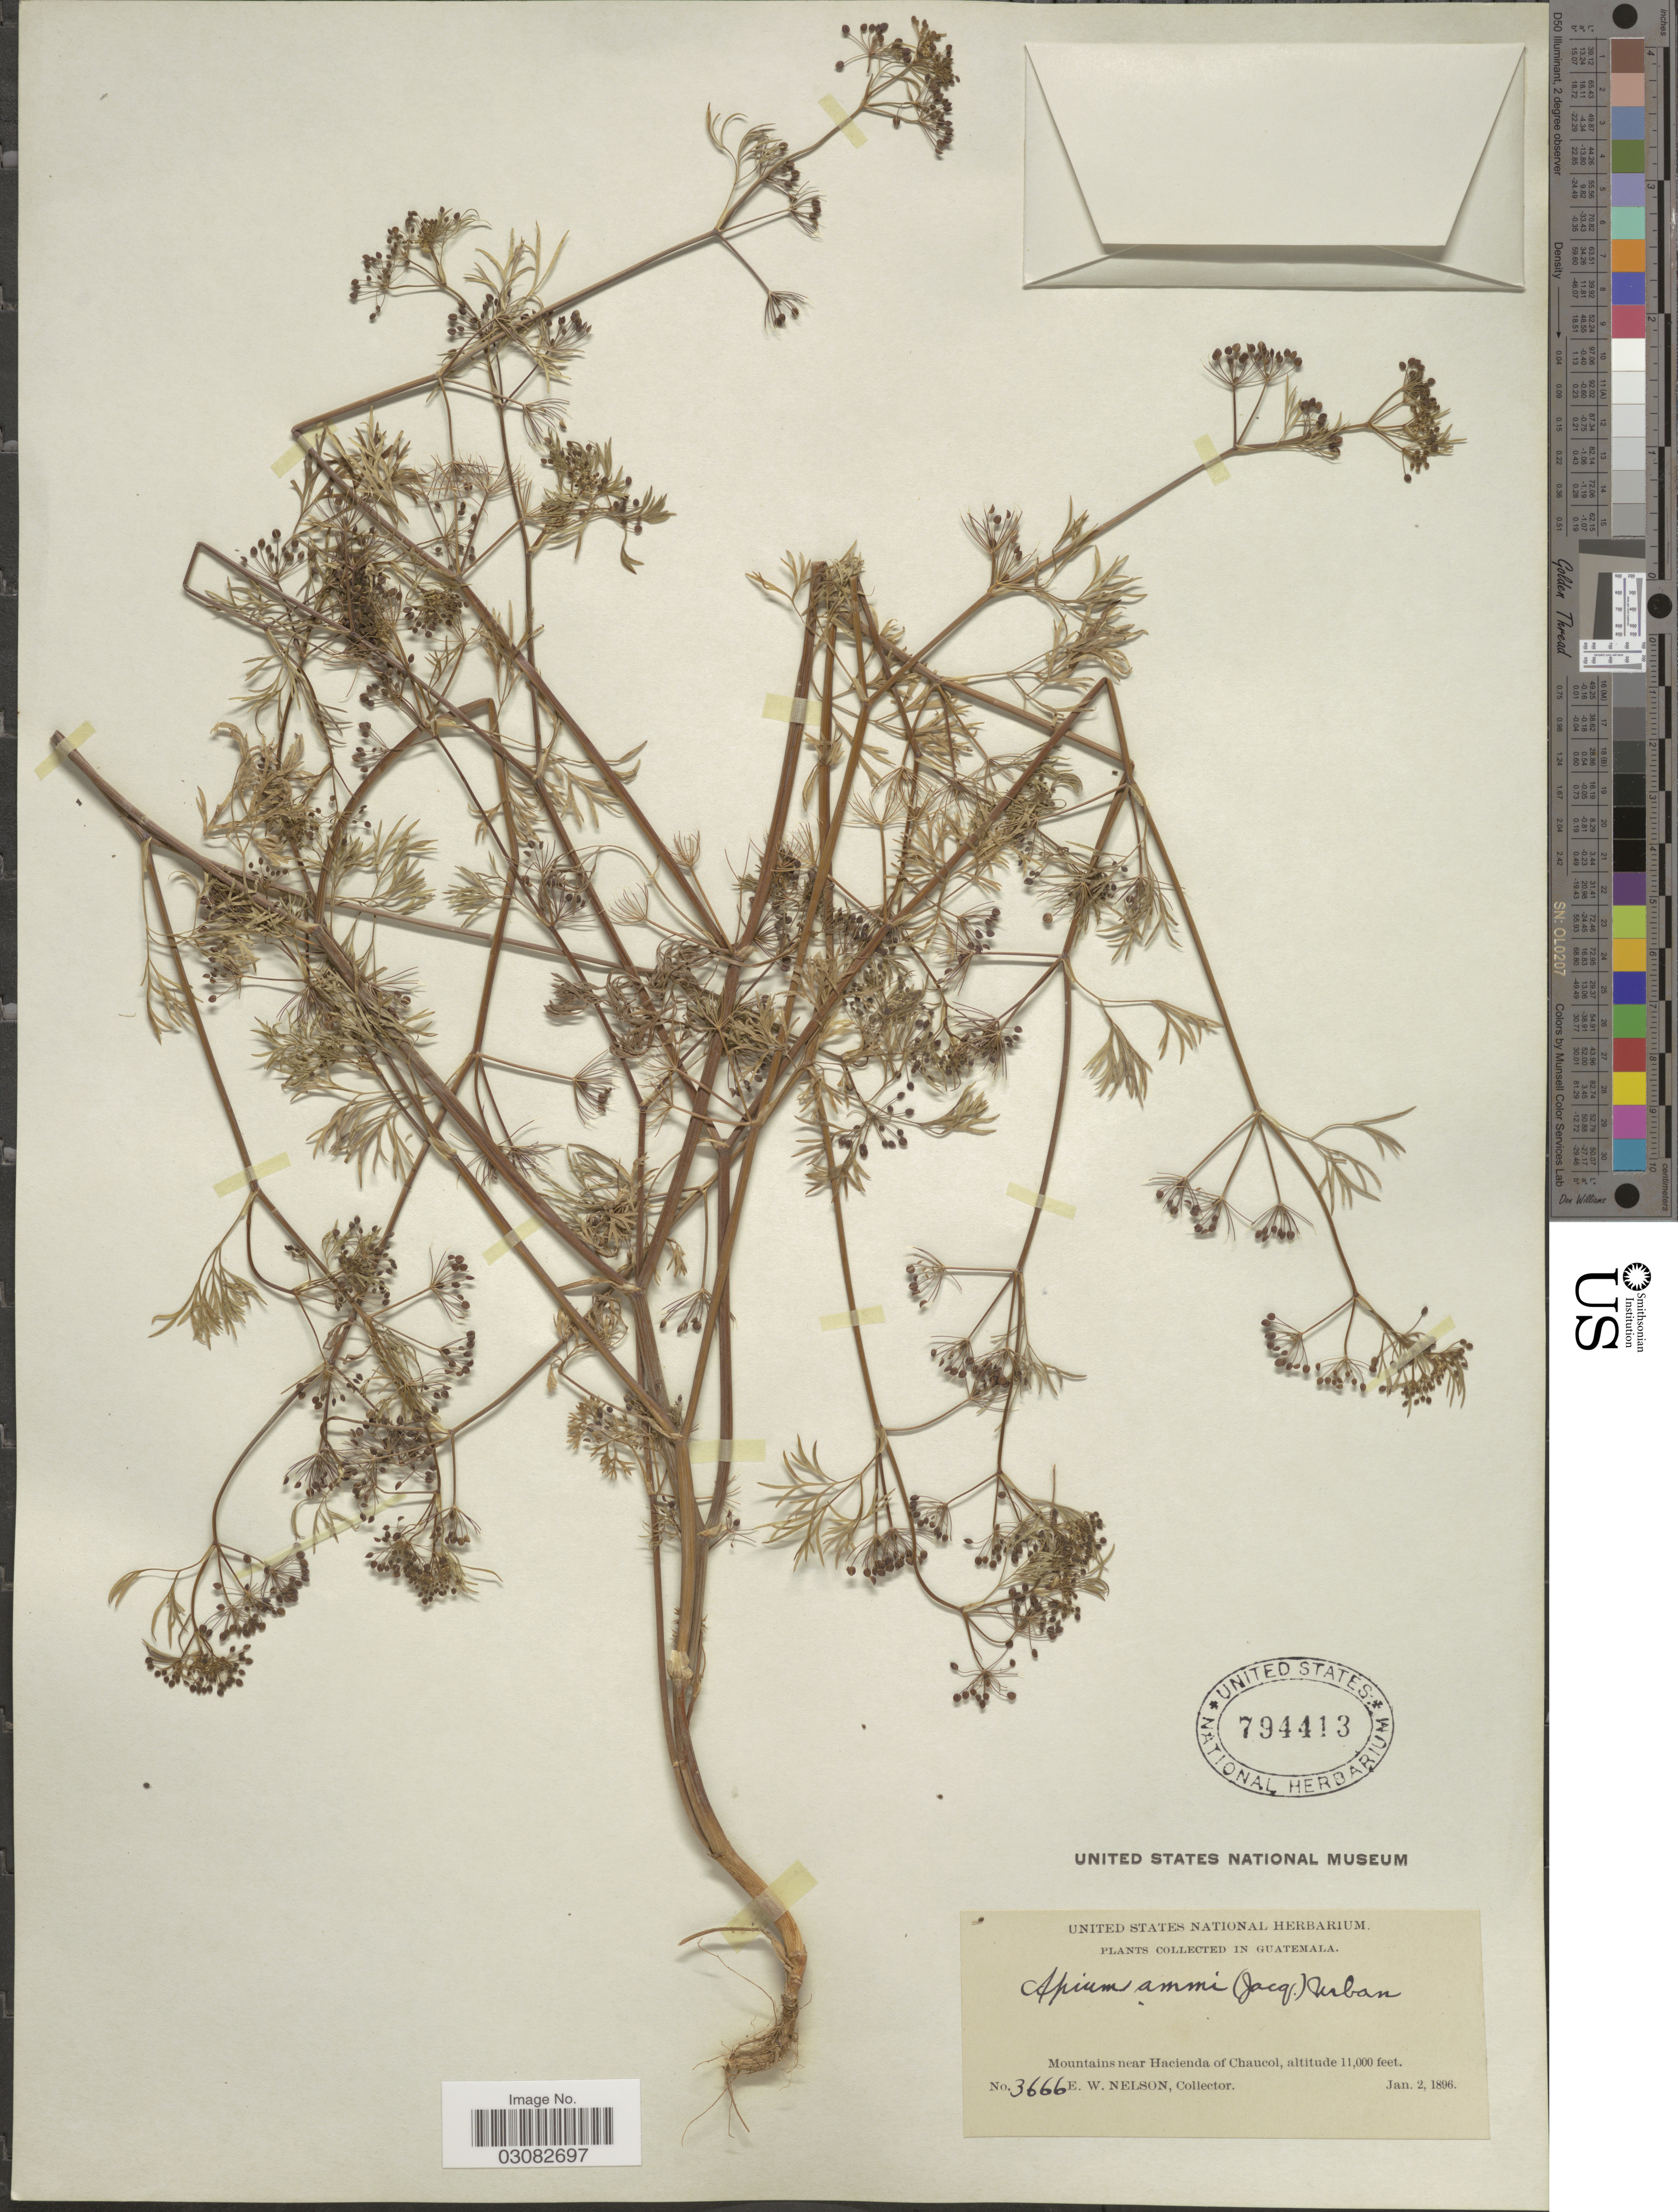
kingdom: Plantae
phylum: Tracheophyta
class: Magnoliopsida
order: Apiales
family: Apiaceae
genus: Apium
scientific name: Apium ammi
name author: (Jacq.) Urb.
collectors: E. W. Nelson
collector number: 3666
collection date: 1896-01-02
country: Guatemala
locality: Mountains near Hacienda of Chaucol.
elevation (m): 3353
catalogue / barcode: US 794413